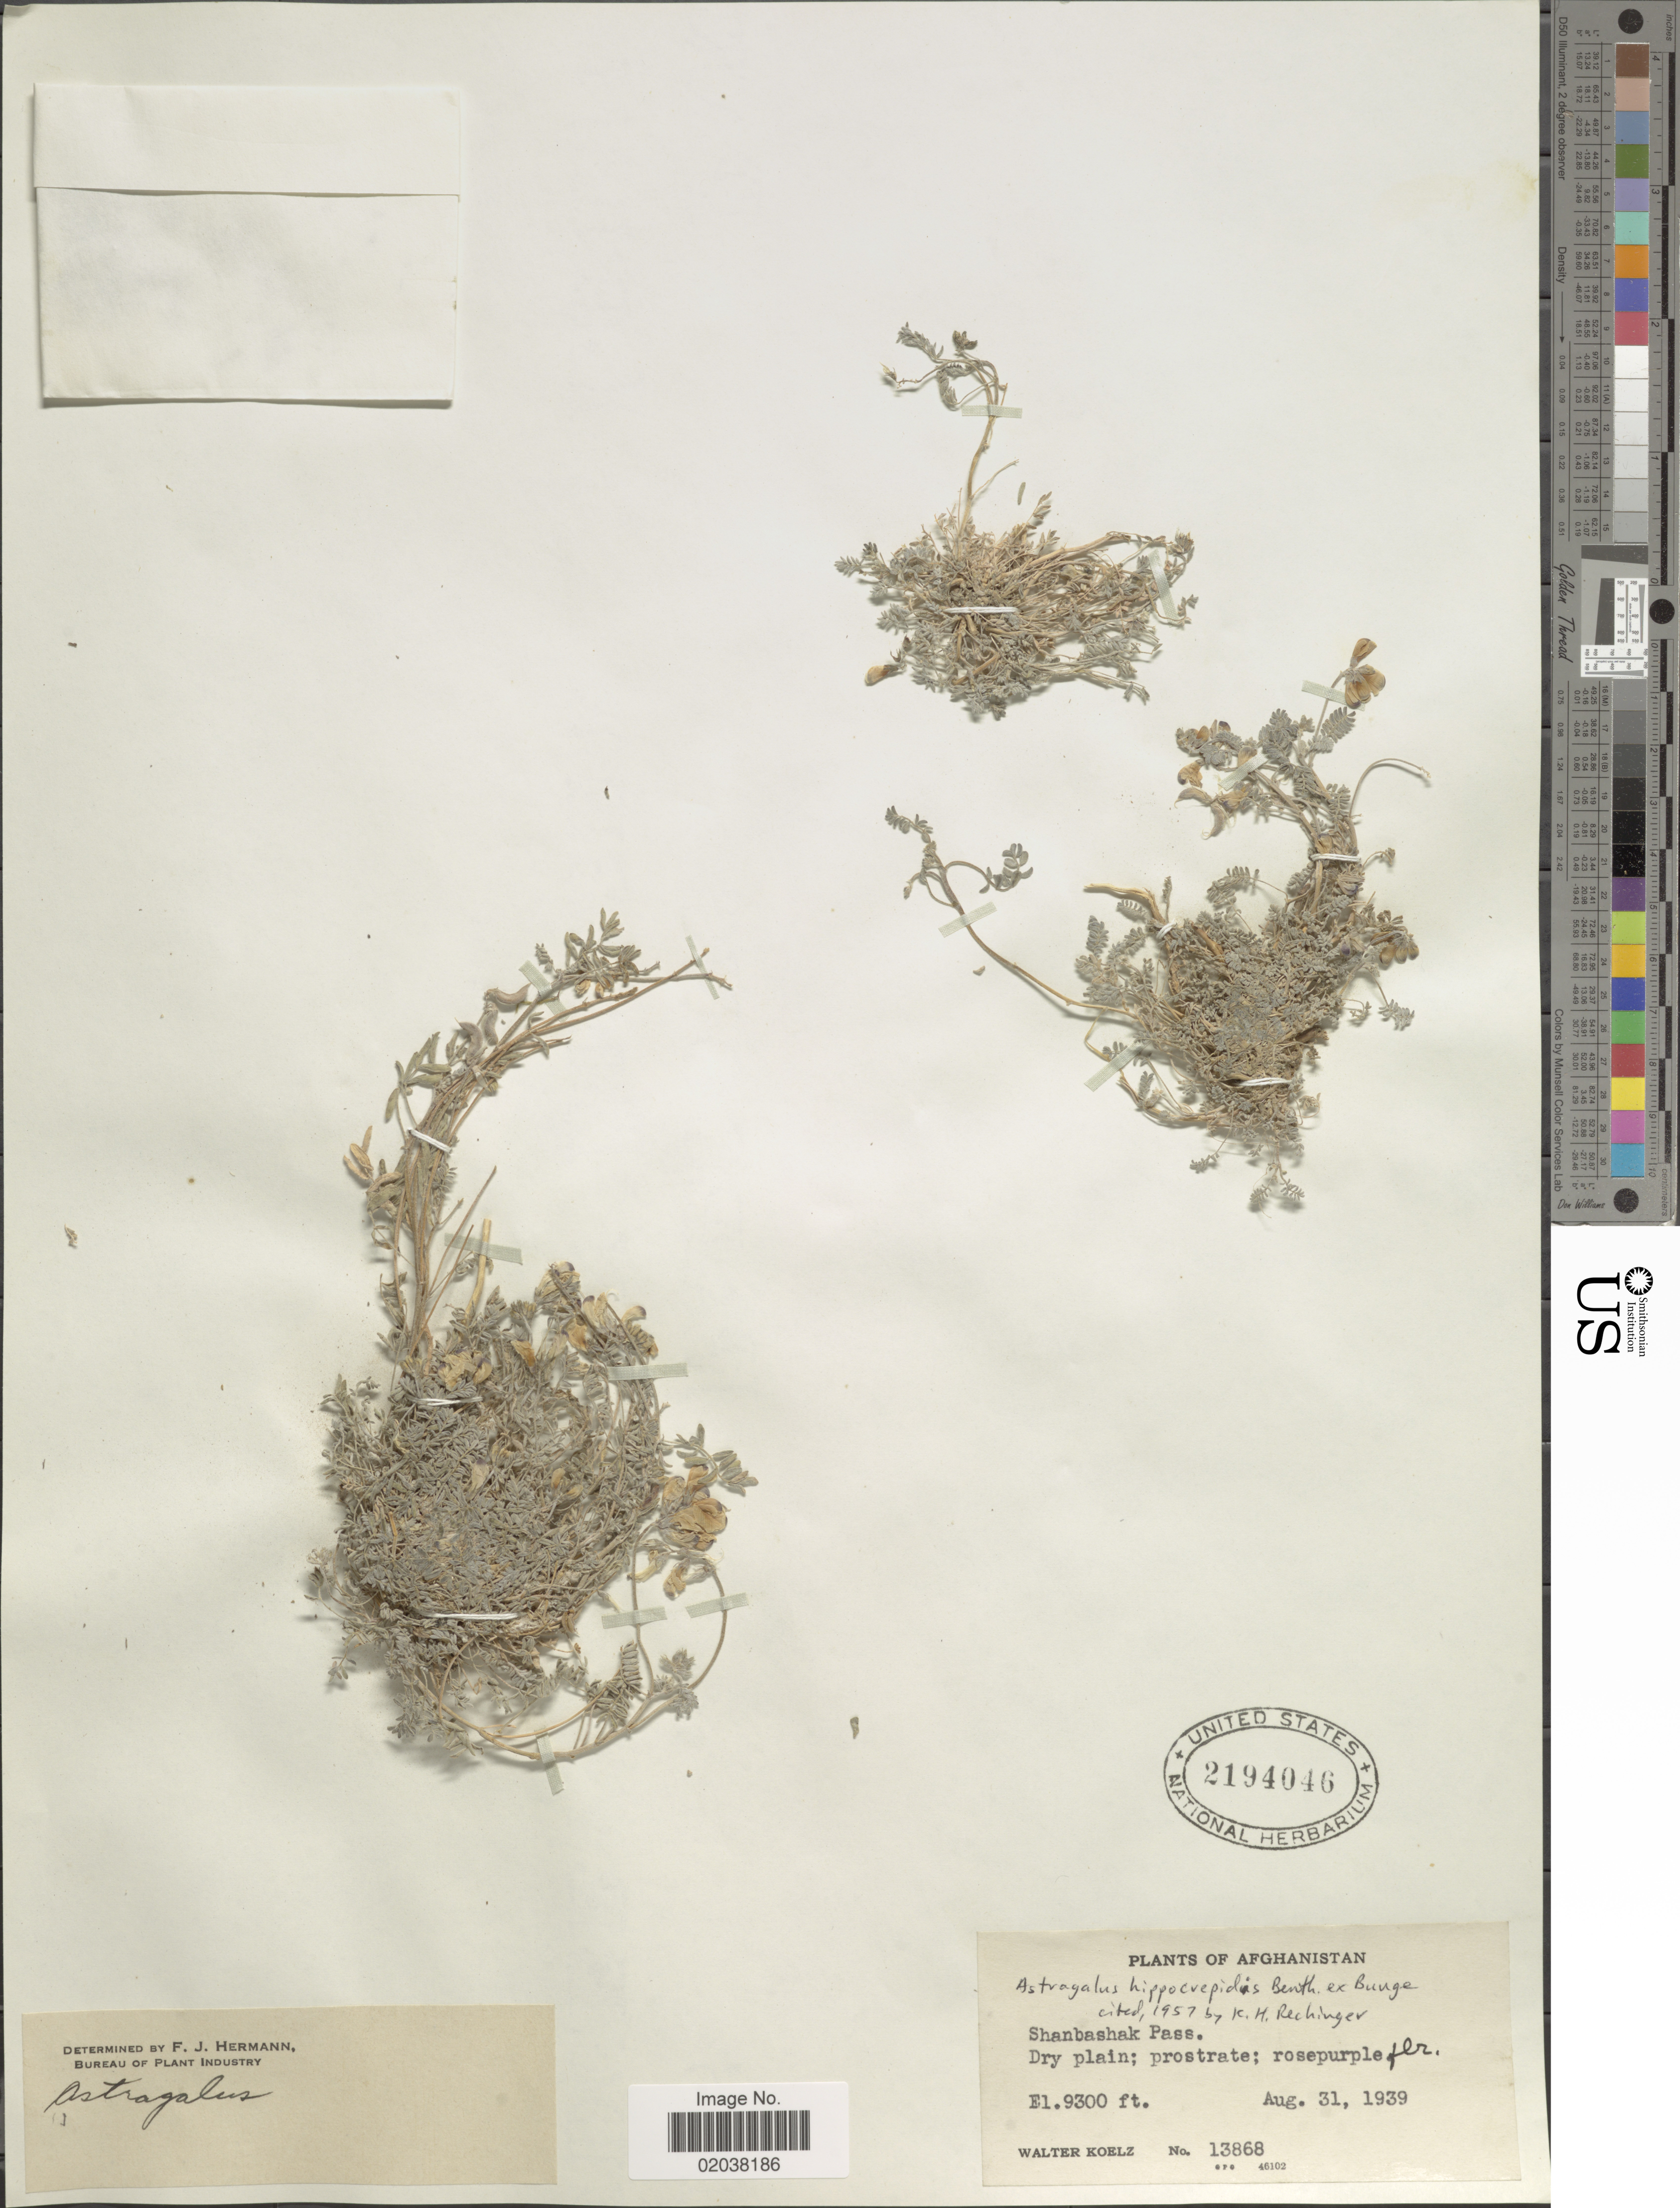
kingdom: Plantae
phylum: Tracheophyta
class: Magnoliopsida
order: Fabales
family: Fabaceae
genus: Astragalus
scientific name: Astragalus hippocrepidis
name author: Benth. ex Bunge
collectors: W. N. Koelz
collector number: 13868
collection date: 1939-08-31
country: Afghanistan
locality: Shanbashak Pass, dry plain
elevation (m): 2835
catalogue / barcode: US 2194046